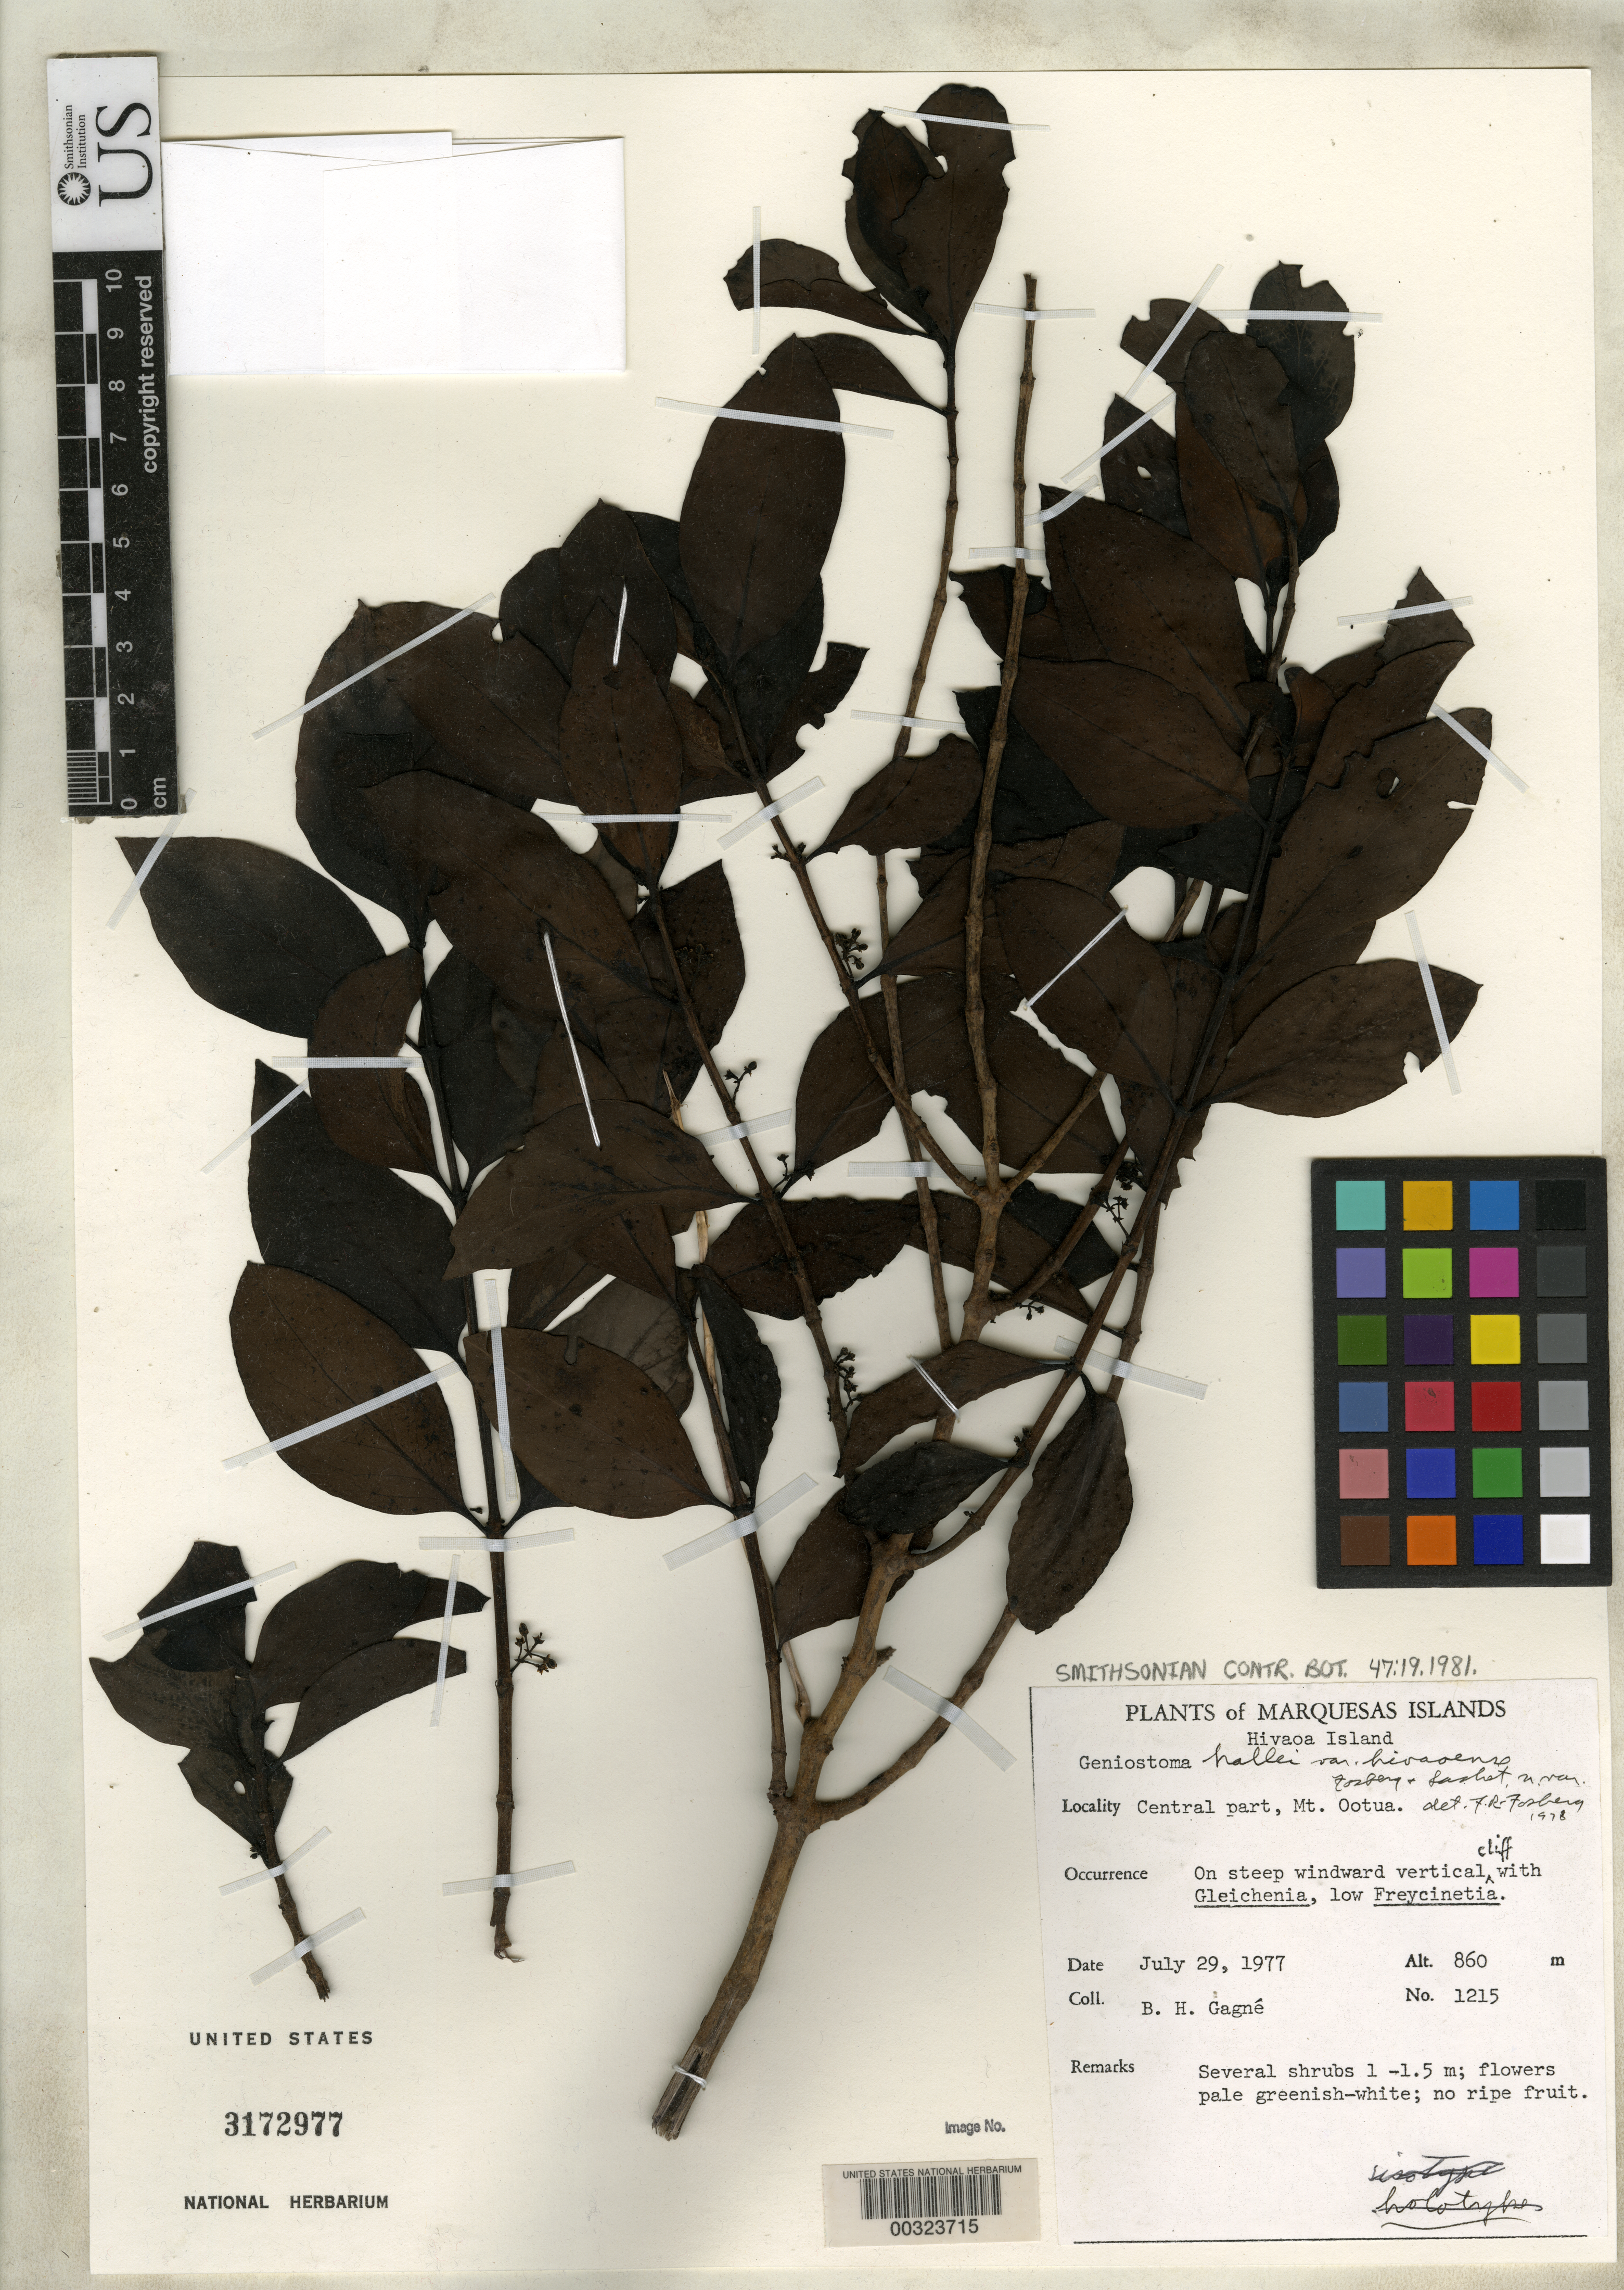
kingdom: Plantae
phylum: Tracheophyta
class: Magnoliopsida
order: Gentianales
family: Loganiaceae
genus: Geniostoma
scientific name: Geniostoma hallei var. hivaoense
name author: Fosberg & Sachet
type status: Holotype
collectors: B. H. Gagné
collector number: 1215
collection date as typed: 29 Jul 1977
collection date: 1977-07-29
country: French Polynesia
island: Hiva Oa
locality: Central part, Mount Ootua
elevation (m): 860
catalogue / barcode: US 3172977